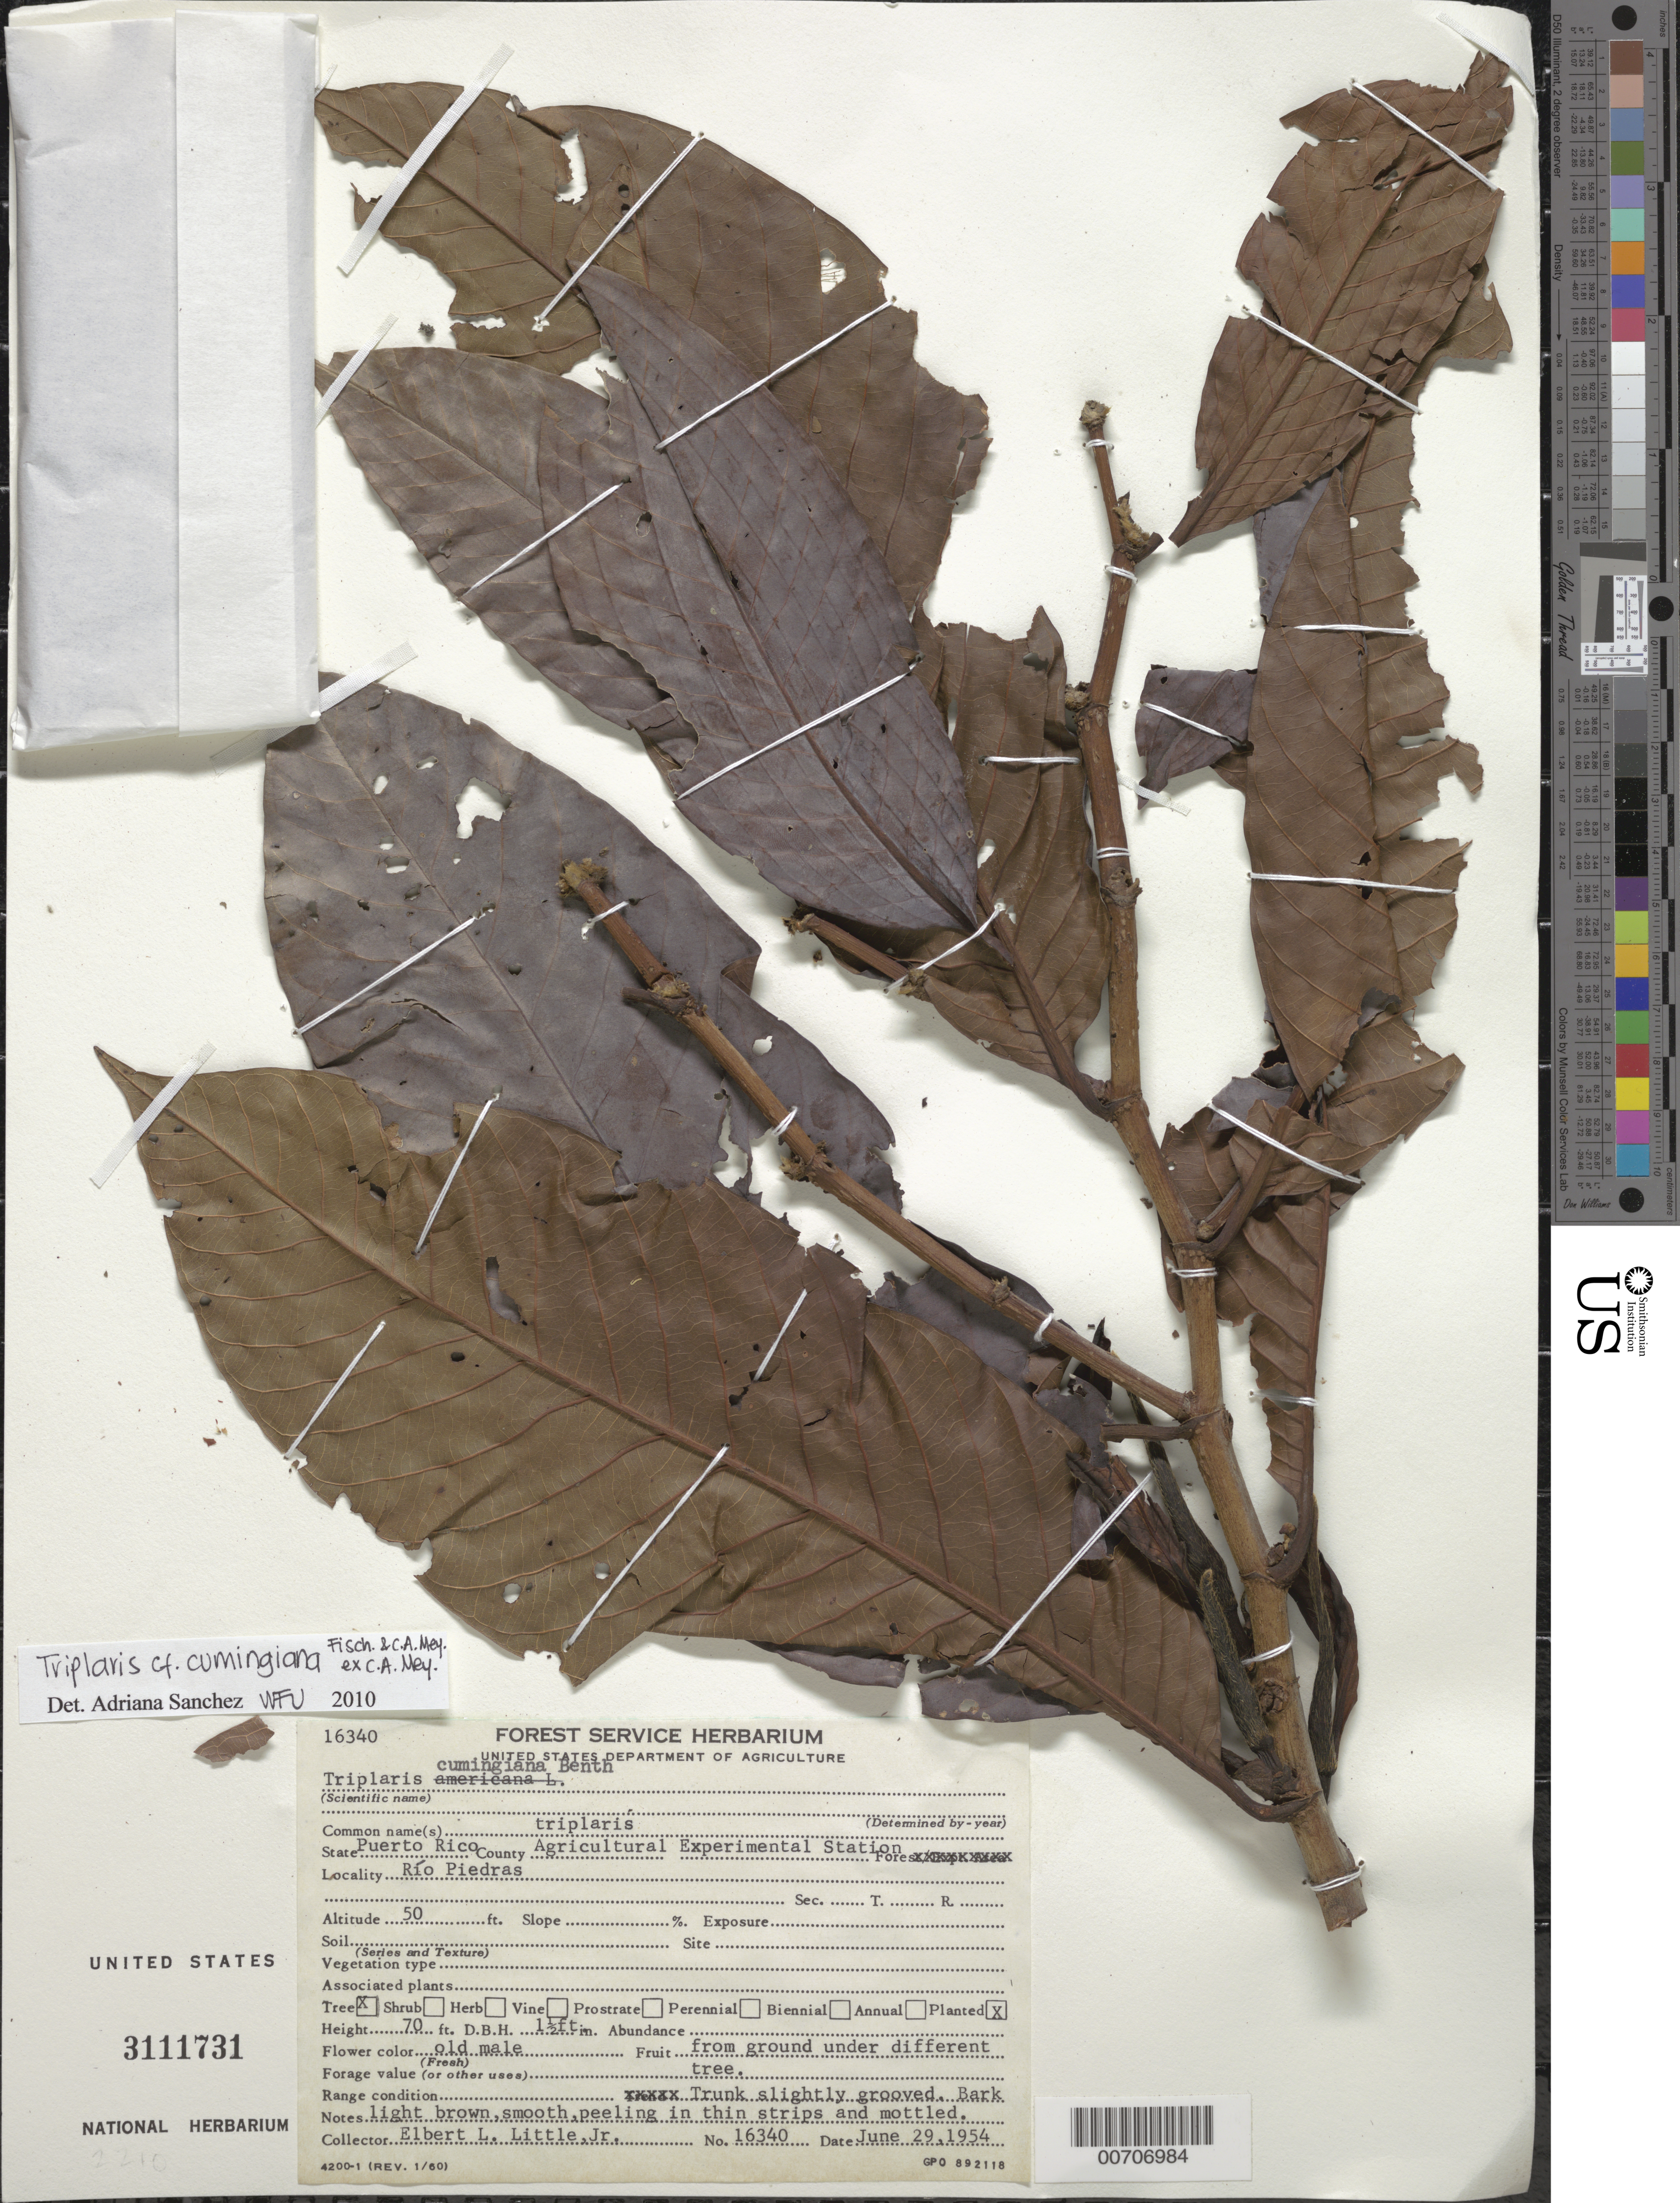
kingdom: Plantae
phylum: Tracheophyta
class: Magnoliopsida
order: Caryophyllales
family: Polygonaceae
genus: Triplaris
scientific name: Triplaris cumingiana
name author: Fisch. & C.A. Mey. ex C.A. Mey.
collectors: E. L. Little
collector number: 16340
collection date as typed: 29 Jun 1954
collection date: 1954-06-29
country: Puerto Rico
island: Greater Antilles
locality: Río Piedras, Agric. Exp. Station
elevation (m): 15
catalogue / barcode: US 3111731